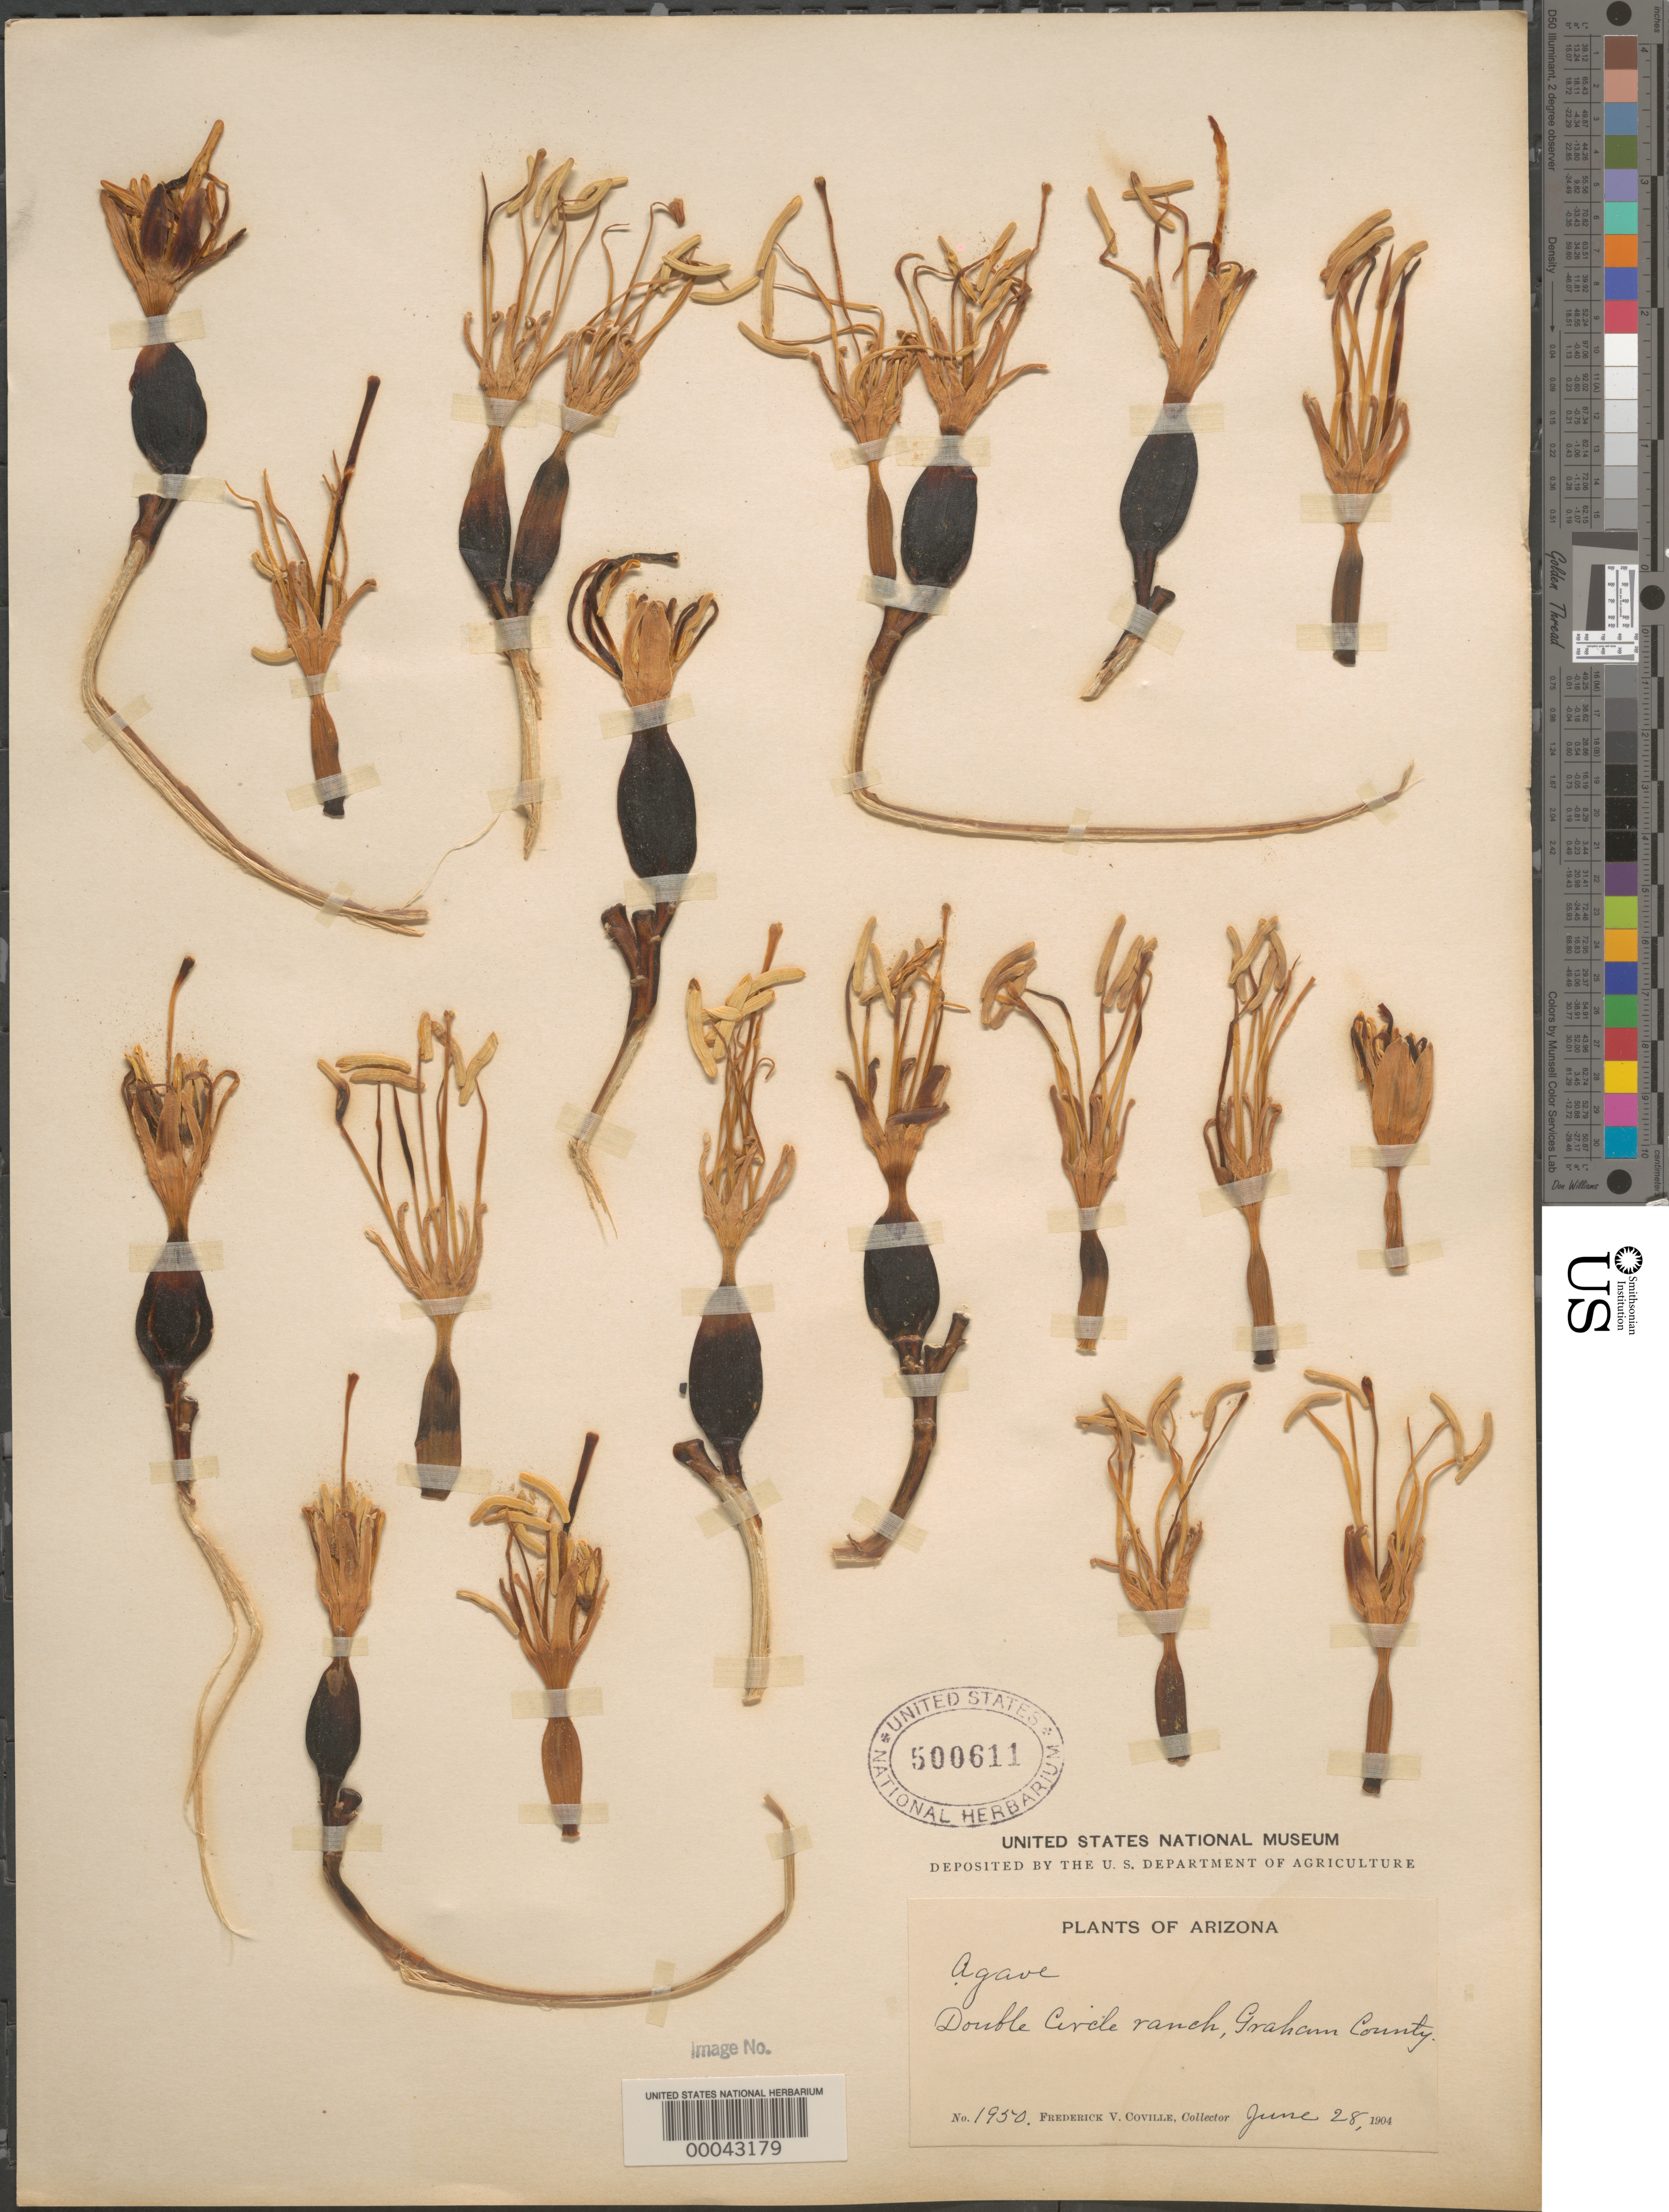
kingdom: Plantae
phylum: Tracheophyta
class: Liliopsida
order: Asparagales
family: Asparagaceae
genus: Agave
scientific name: Agave palmeri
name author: Engelm.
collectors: F. V. Coville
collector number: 1950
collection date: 1904-06-28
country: United States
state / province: Arizona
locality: Double Circle ranch, Graham County.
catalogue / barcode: US 500611